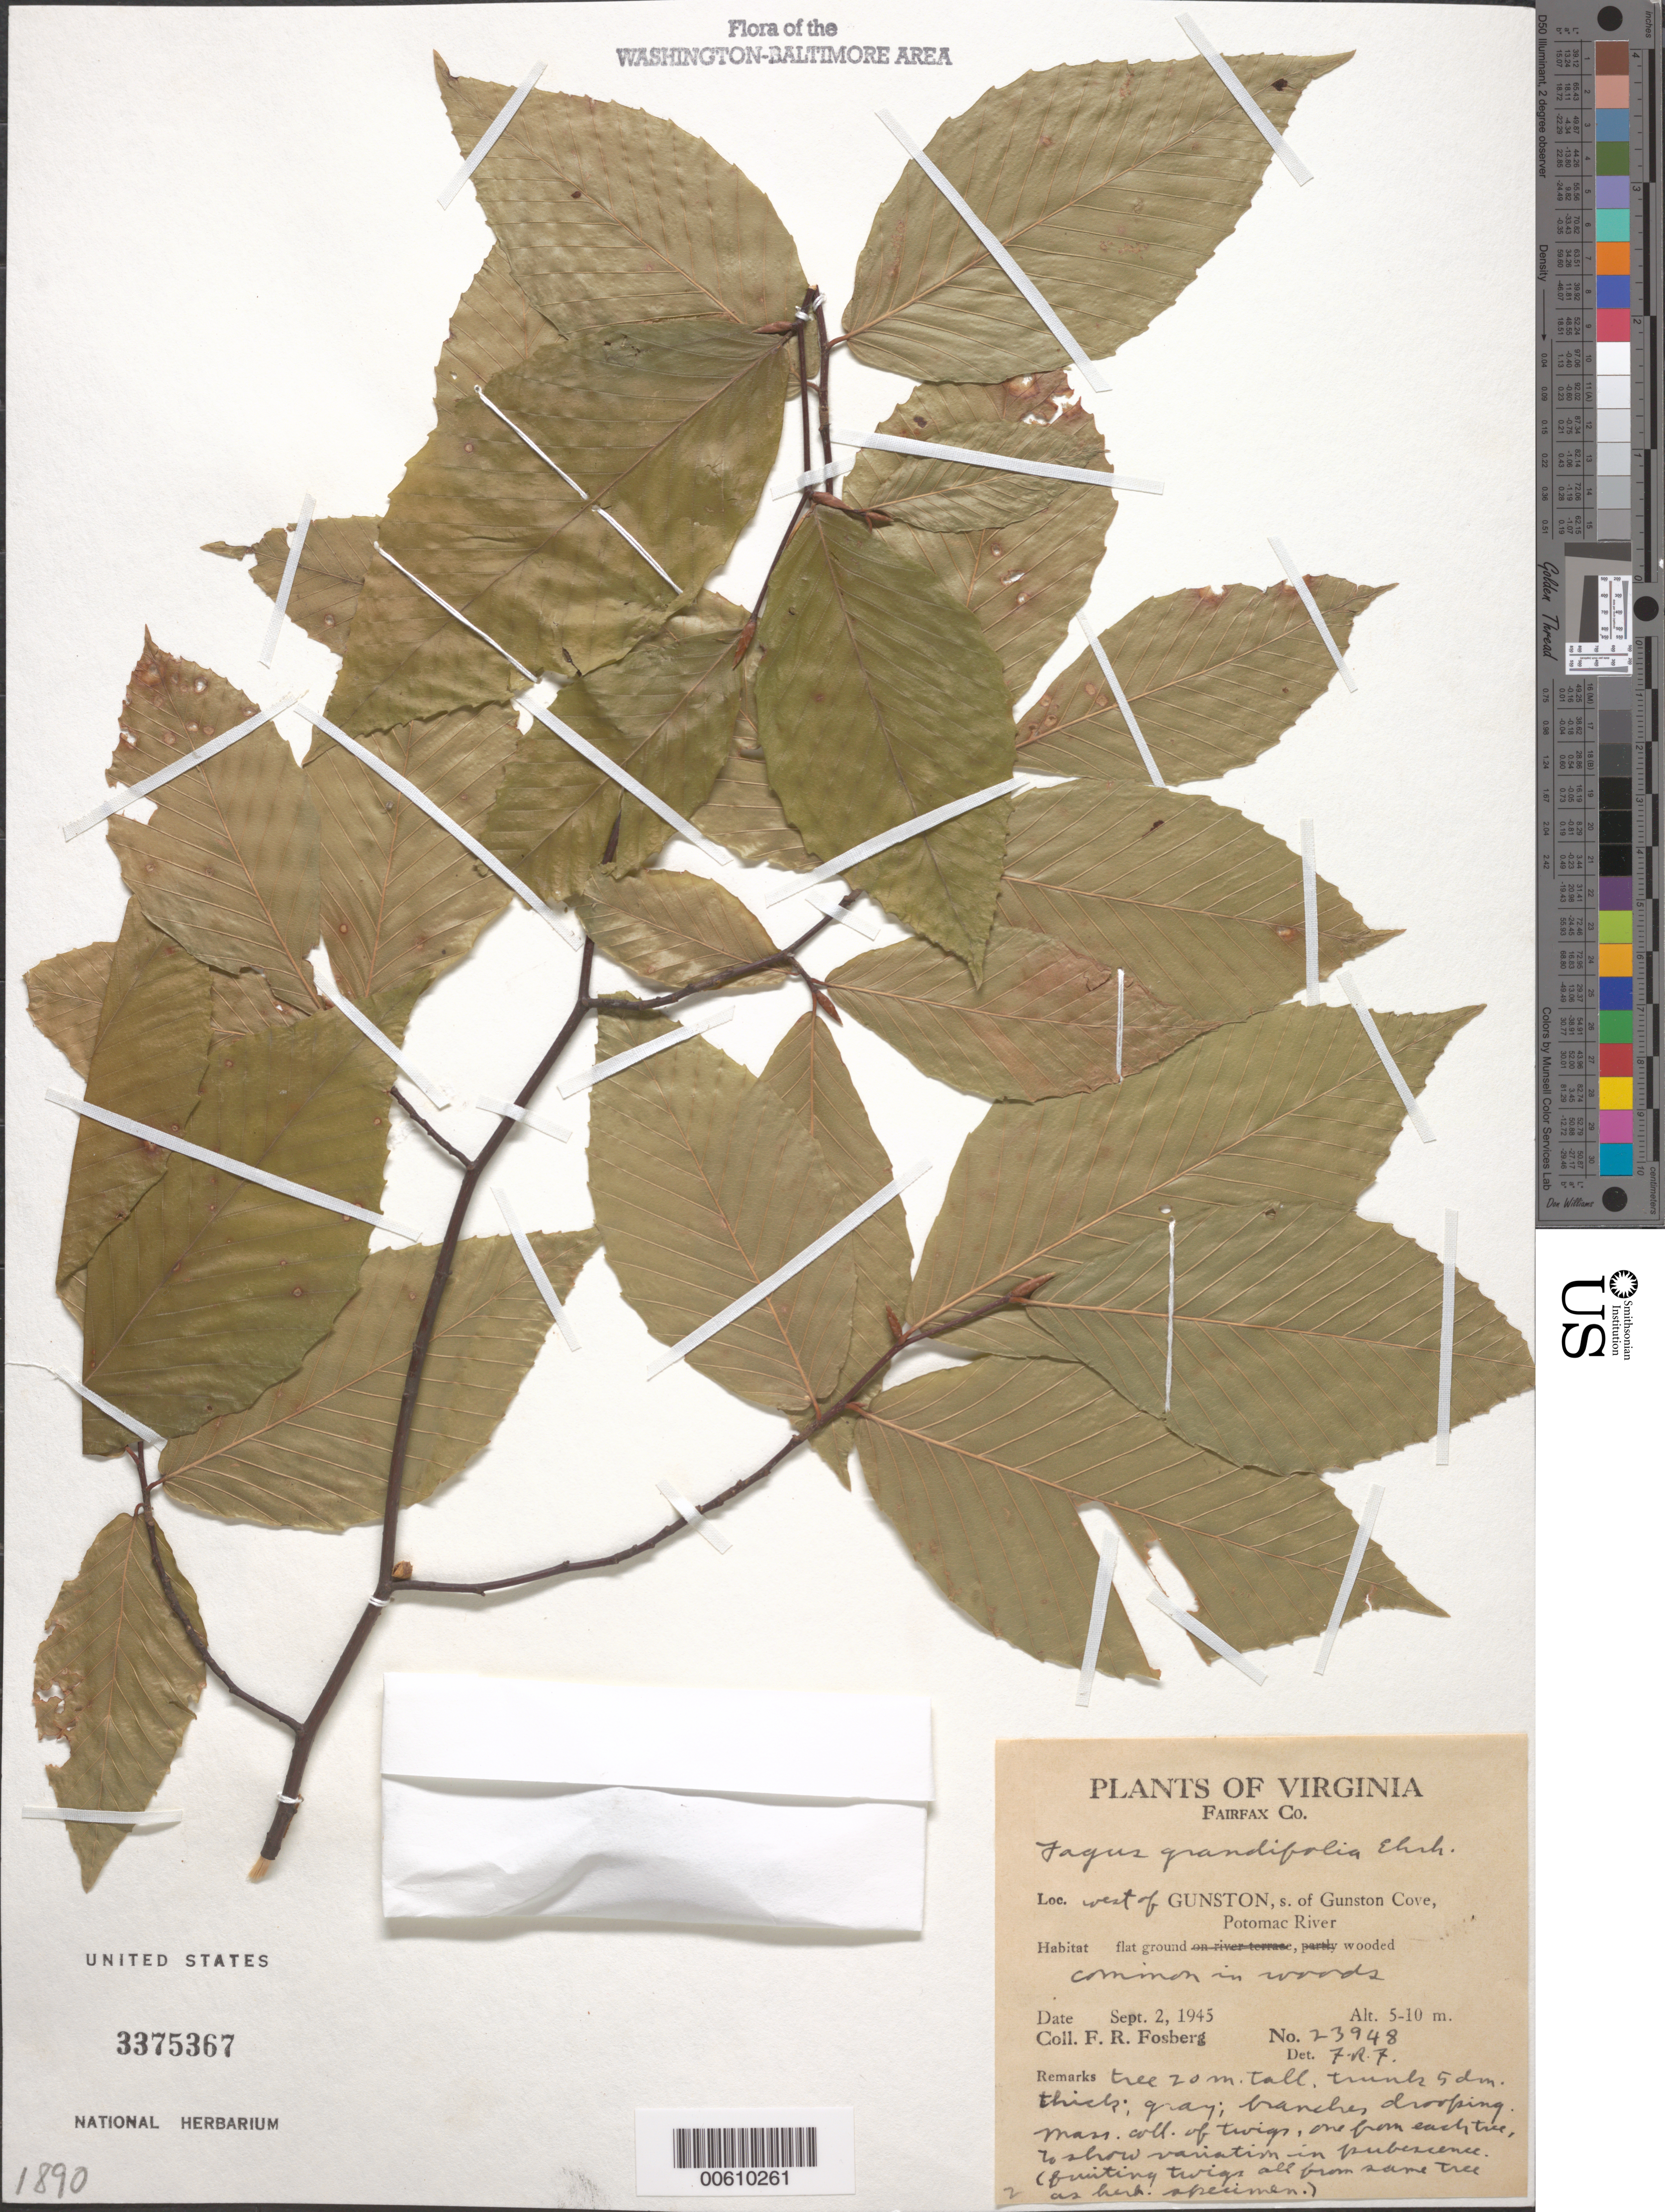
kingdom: Plantae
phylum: Tracheophyta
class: Magnoliopsida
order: Fagales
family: Fagaceae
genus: Fagus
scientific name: Fagus grandifolia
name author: Ehrh.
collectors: F. R. Fosberg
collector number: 23948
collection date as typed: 02 Sep 1945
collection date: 1945-09-02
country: United States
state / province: Virginia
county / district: Fairfax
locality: W of Gunston, S of Gunston Cove, Potomac River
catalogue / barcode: US 3375367